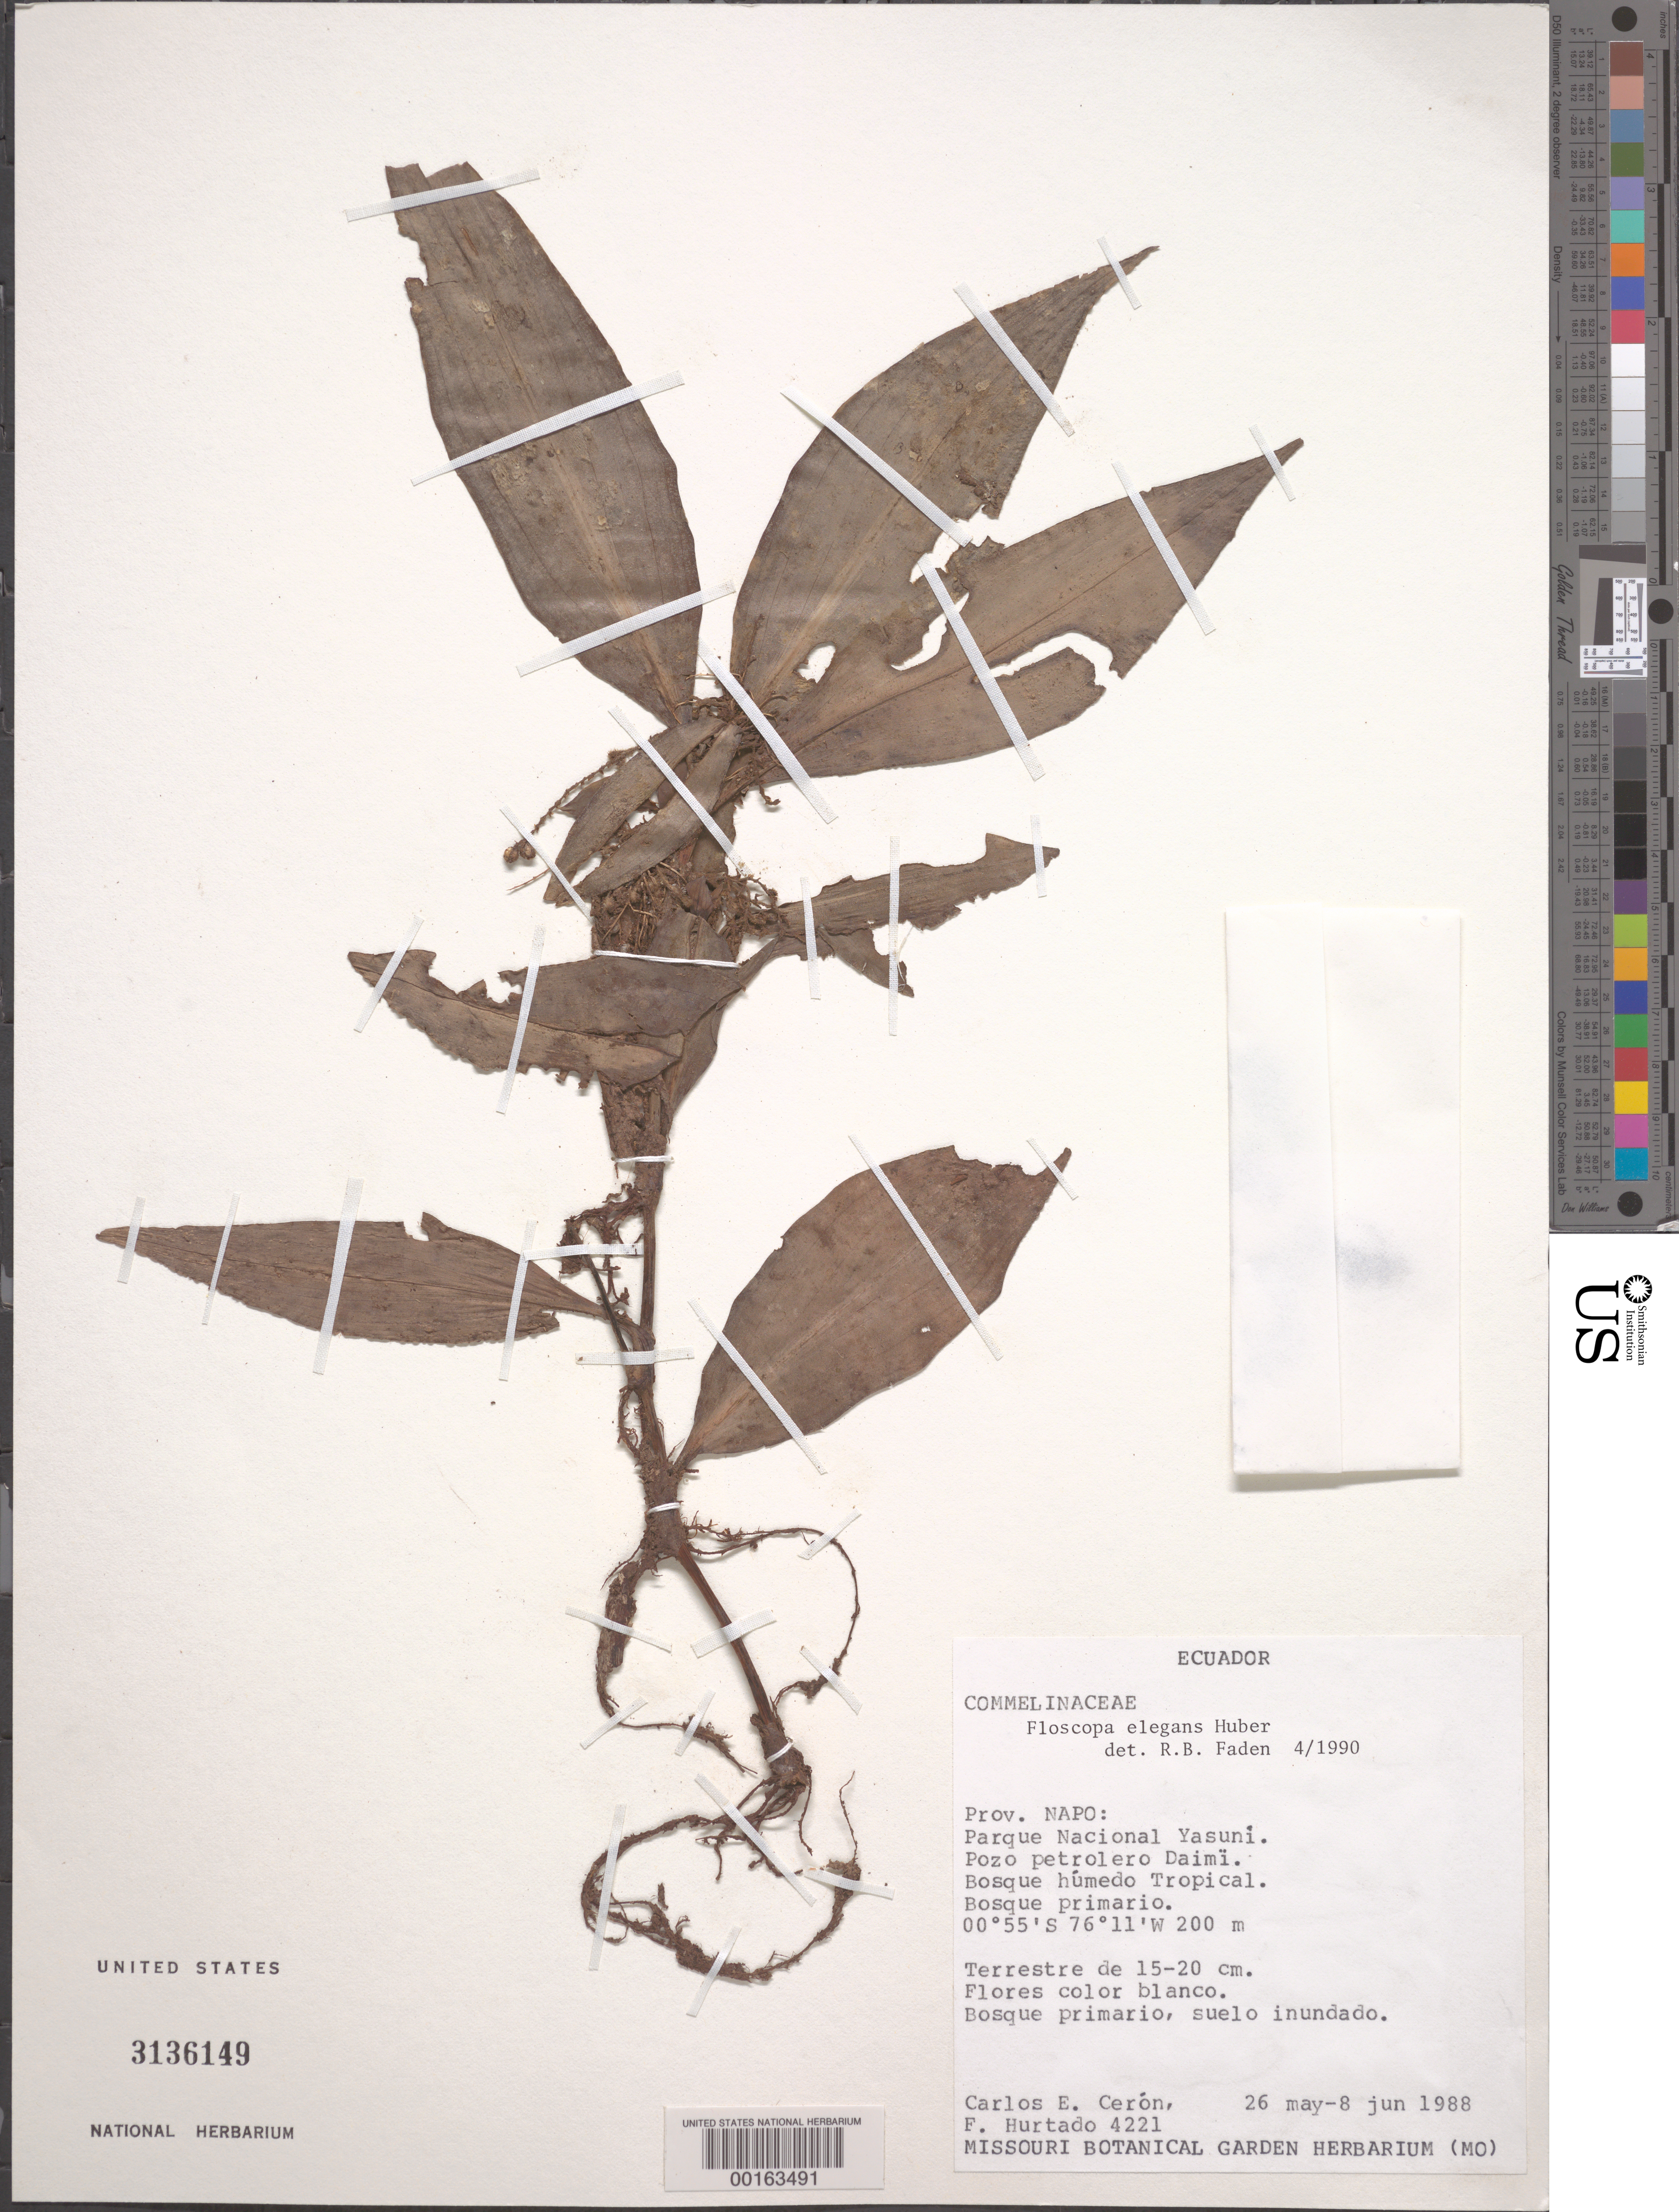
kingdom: Plantae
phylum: Tracheophyta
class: Liliopsida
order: Commelinales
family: Commelinaceae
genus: Floscopa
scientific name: Floscopa elegans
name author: Huber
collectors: C. E. Cerón M. & F. Hurtado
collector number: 4221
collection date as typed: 26 May 1988 to 08 Jun 1988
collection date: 1988-05-26/1988-06-08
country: Ecuador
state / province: Napo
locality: Yasuni National Park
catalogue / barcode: US 3136149